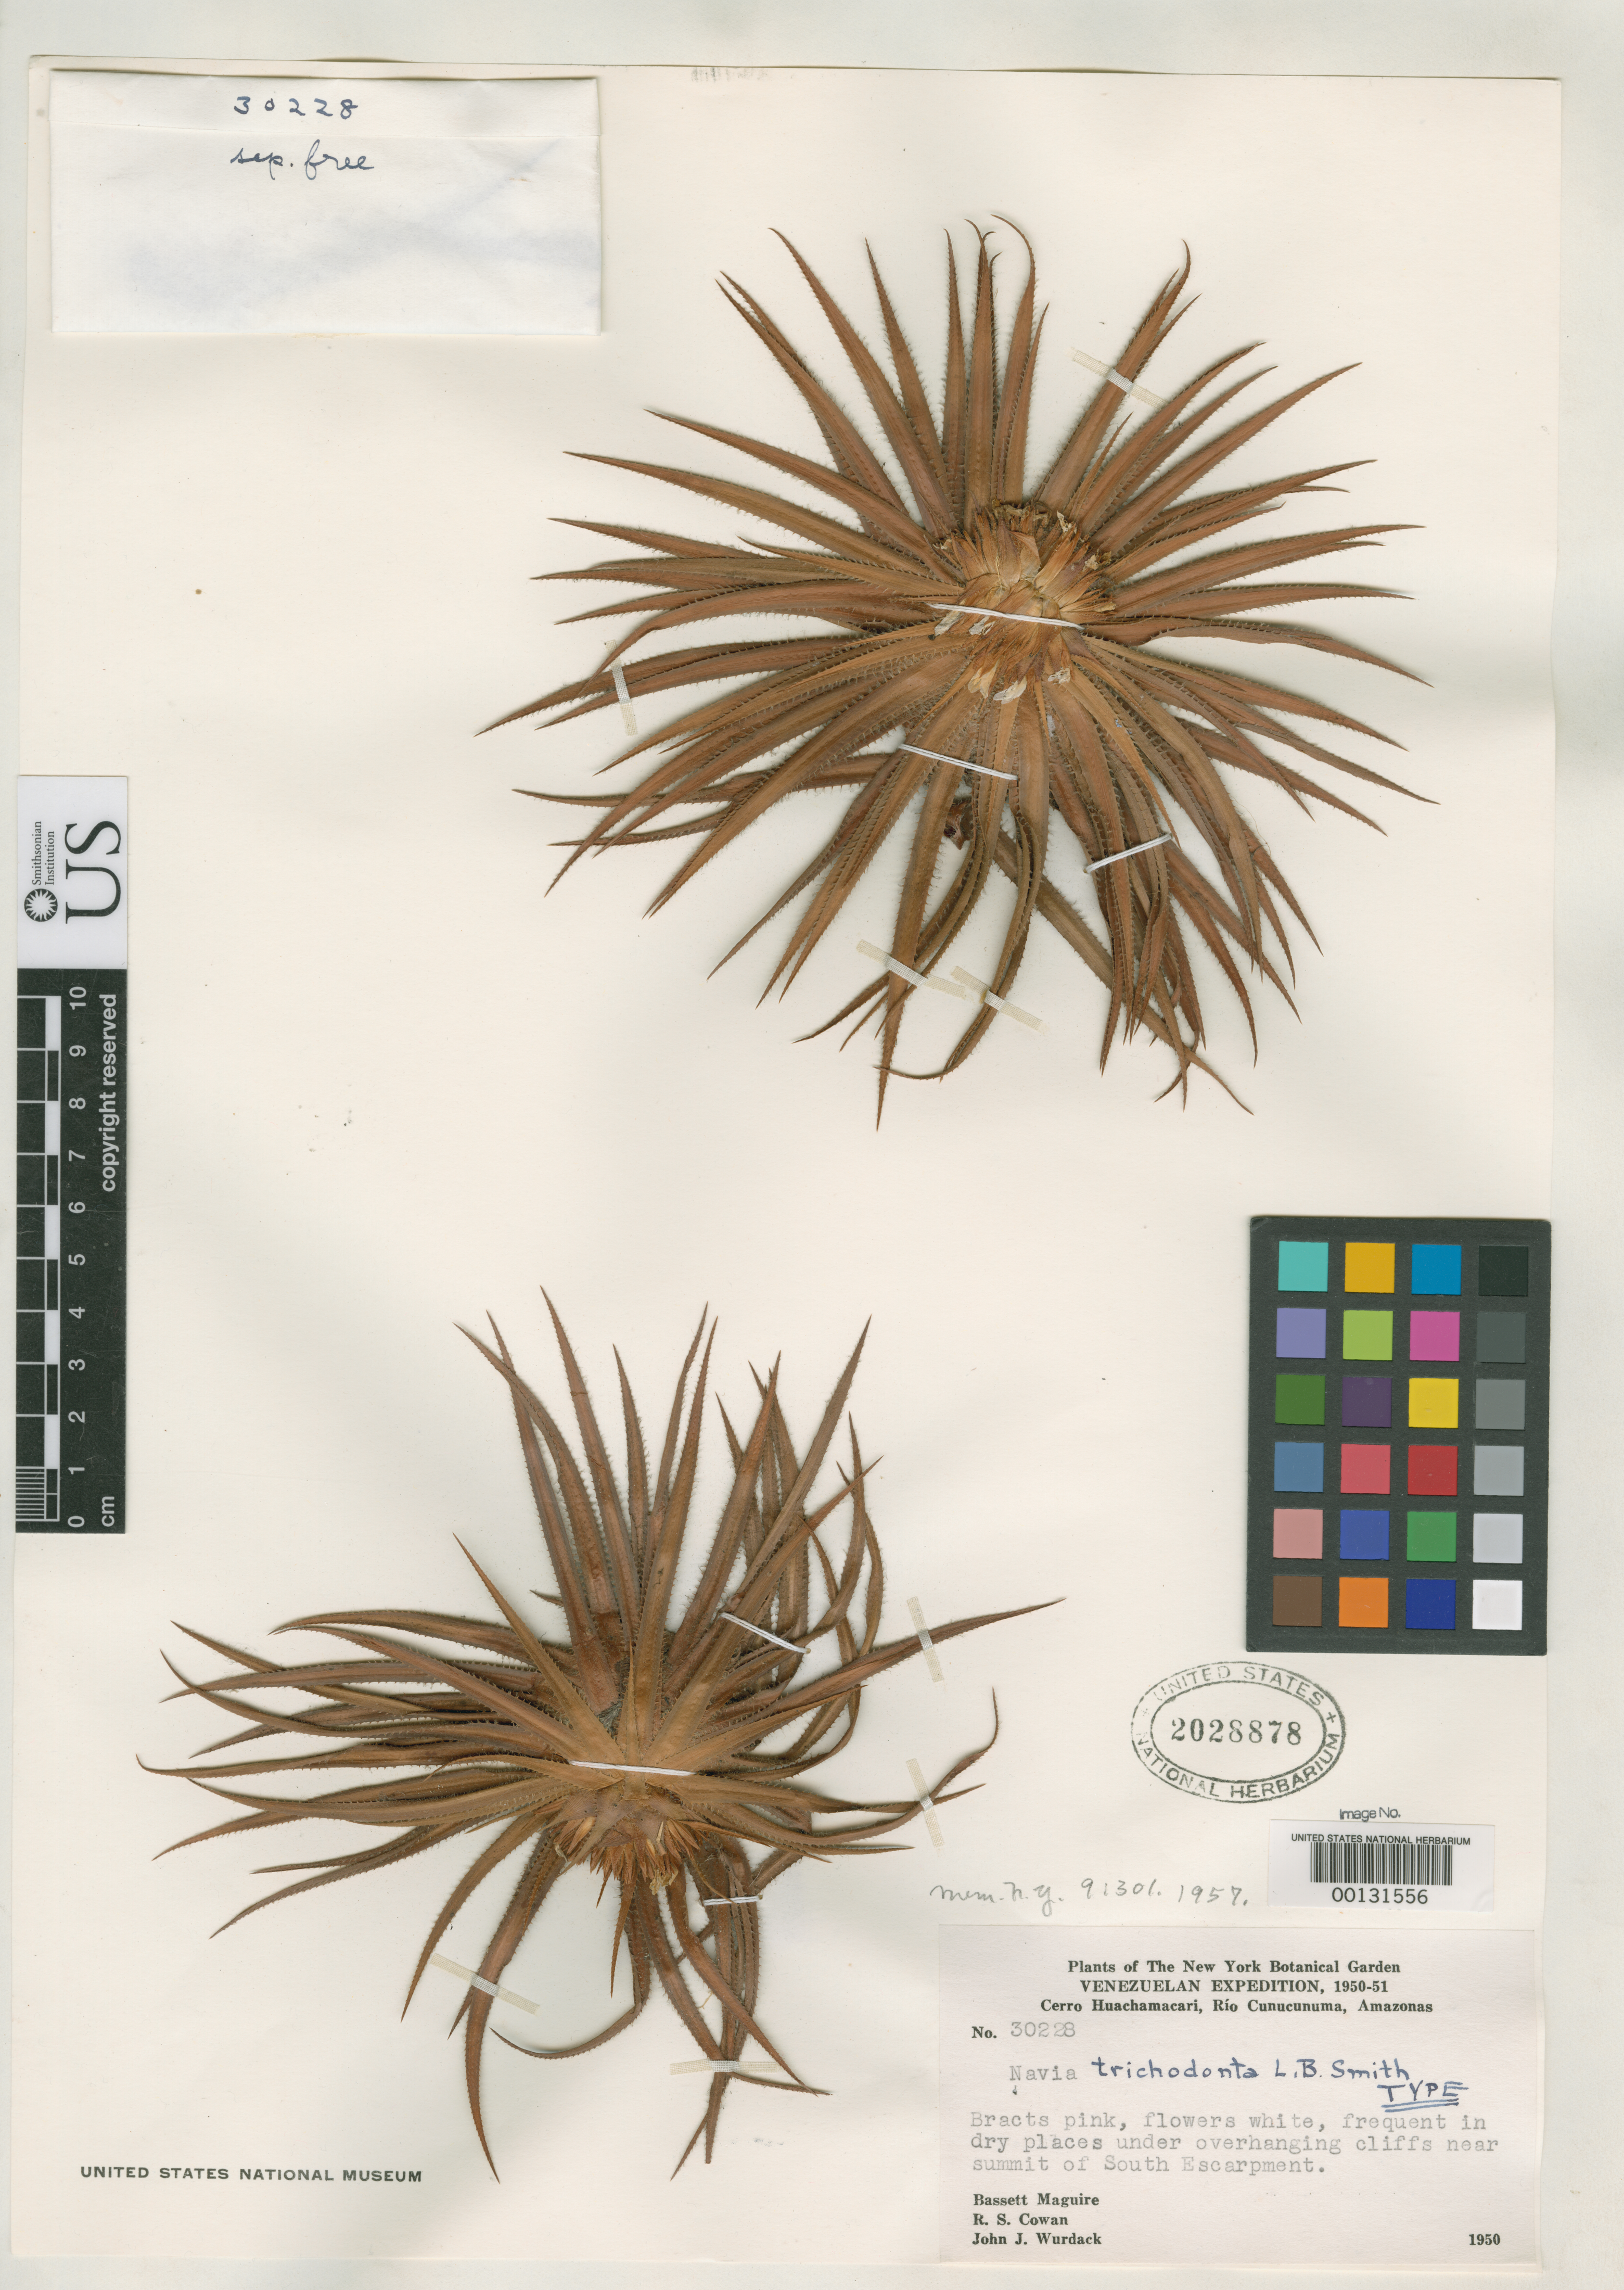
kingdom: Plantae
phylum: Tracheophyta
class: Liliopsida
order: Poales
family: Bromeliaceae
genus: Navia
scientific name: Navia trichodonta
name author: L.B. Sm.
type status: Holotype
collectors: B. Maguire, R. S. Cowan & J. J. Wurdack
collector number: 30228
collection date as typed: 14 Dec 1950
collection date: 1950-12-14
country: Venezuela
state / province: Amazonas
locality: Cerro Huachamacari, Rio Cunucunuma.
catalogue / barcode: US 2028878